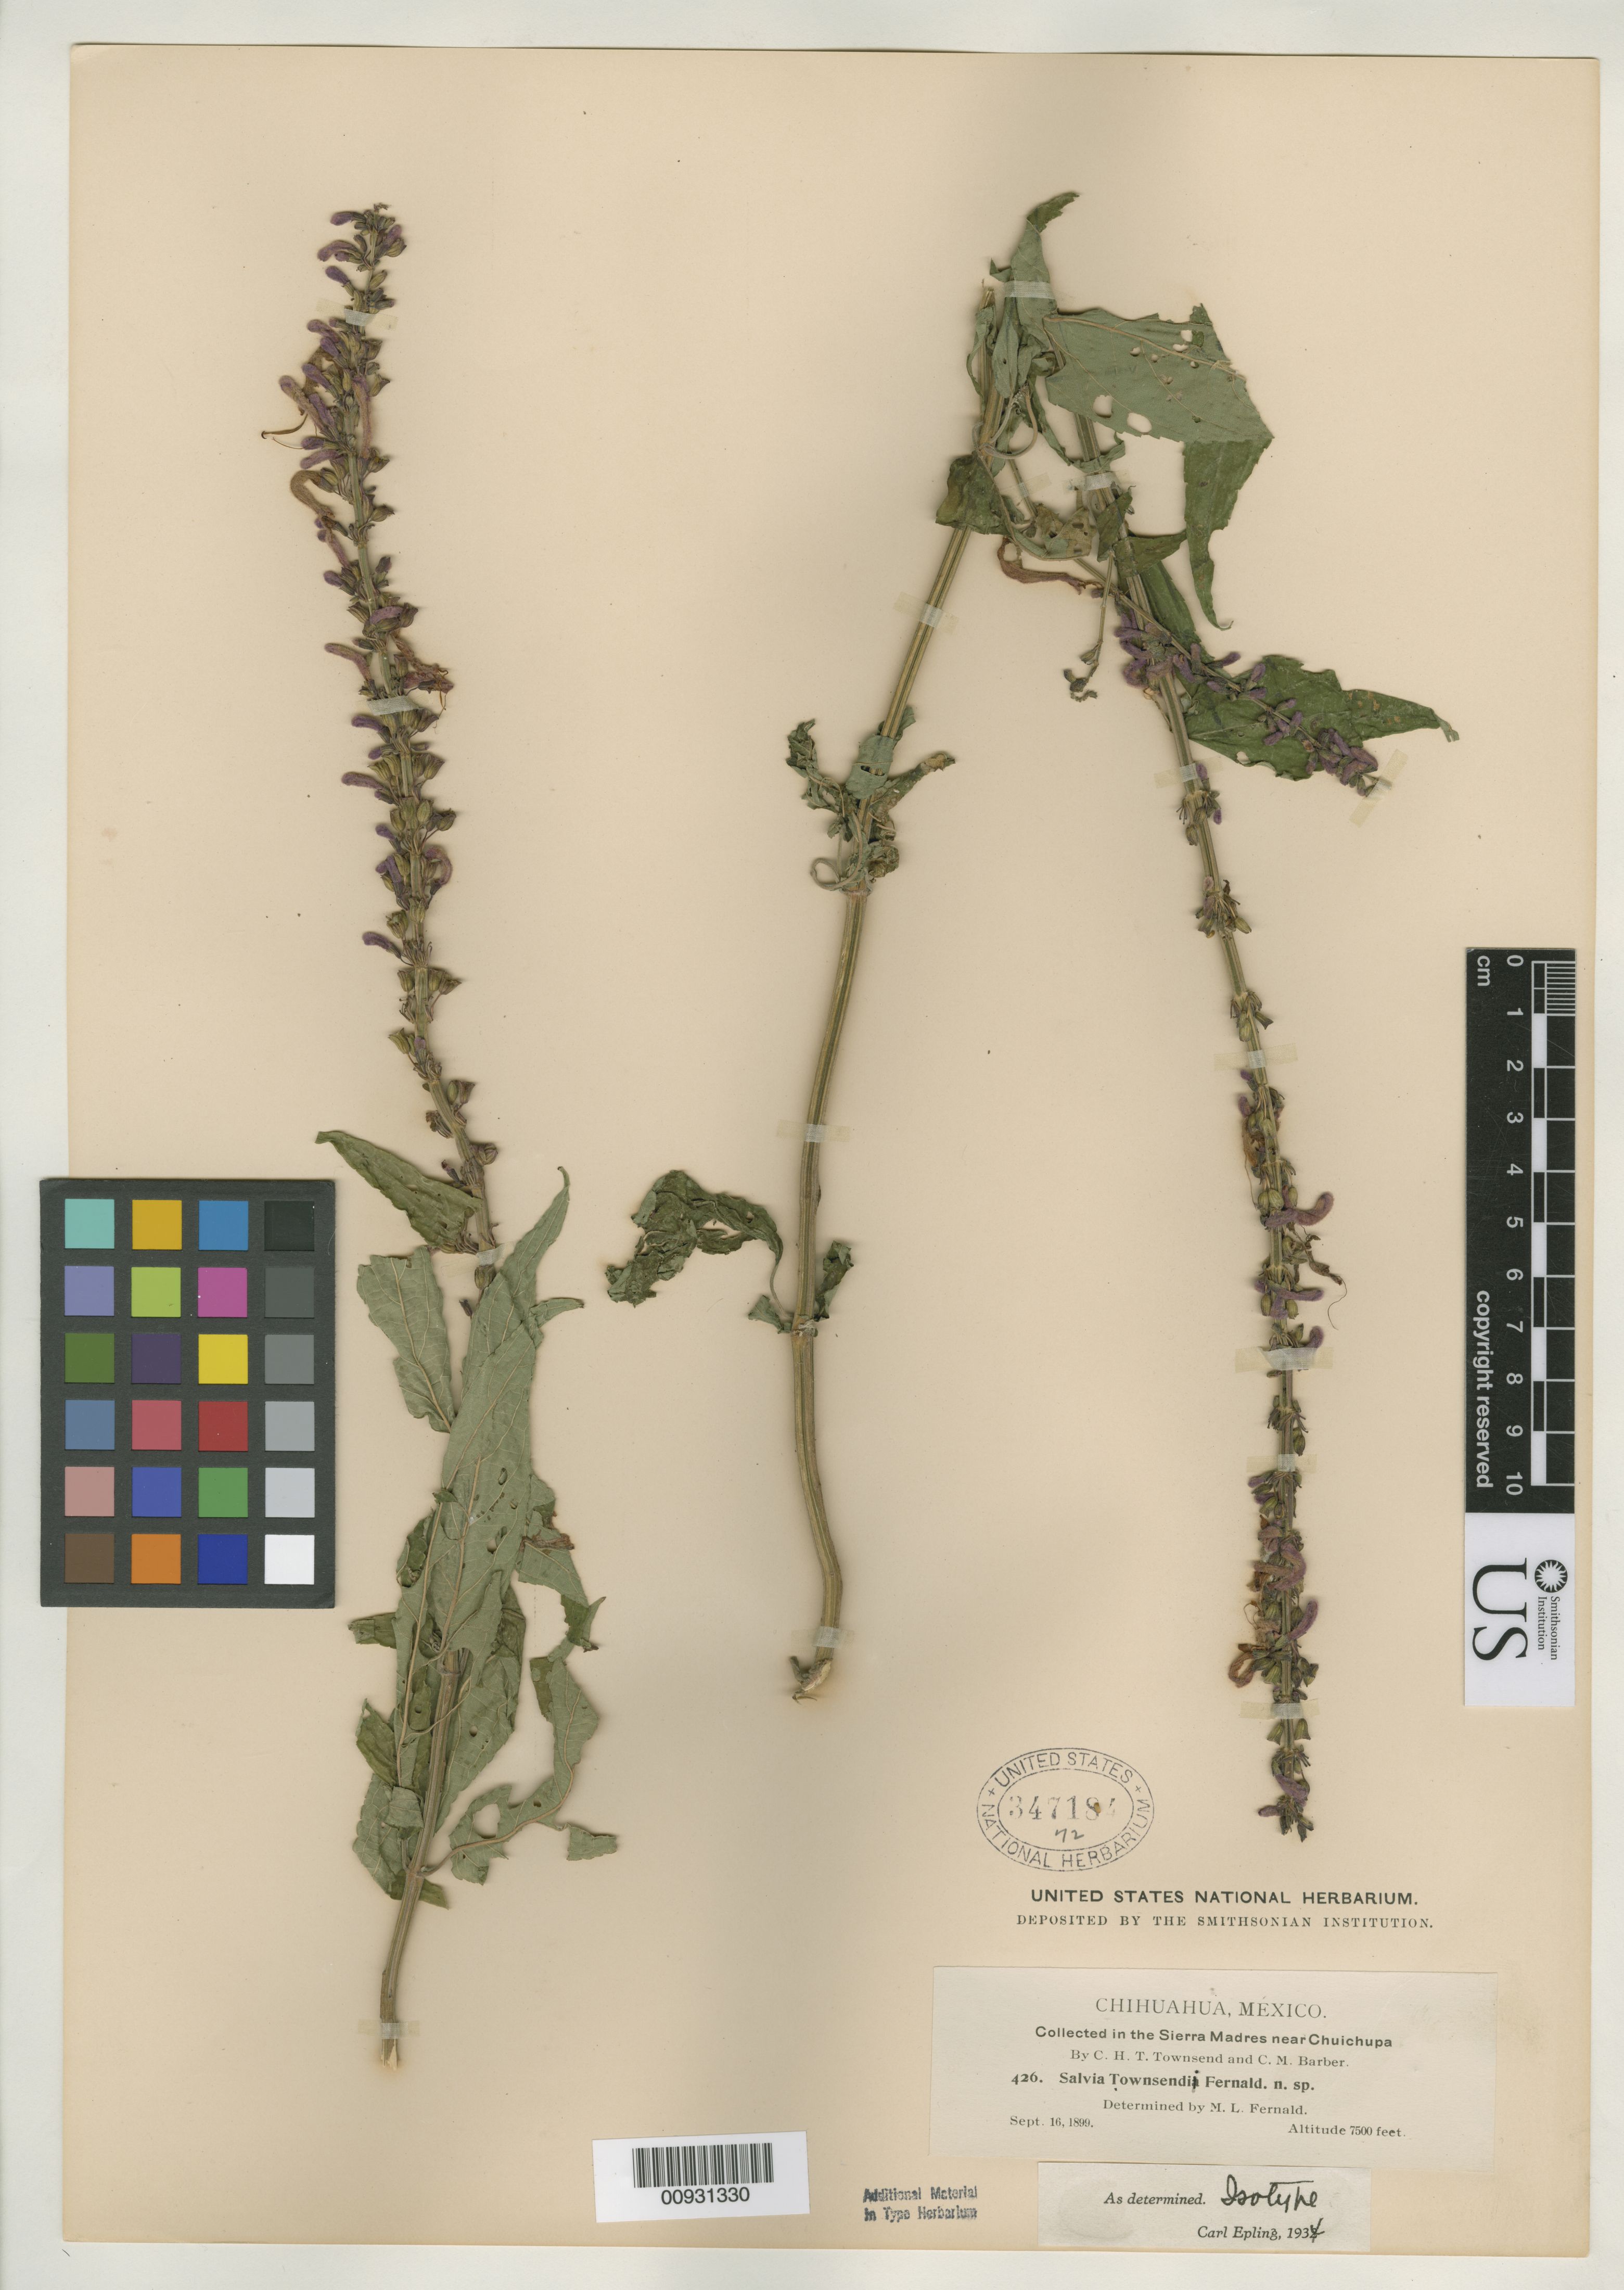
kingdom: Plantae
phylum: Tracheophyta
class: Magnoliopsida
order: Lamiales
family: Lamiaceae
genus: Salvia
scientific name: Salvia townsendii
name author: Fernald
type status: Isotype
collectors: C. H. T. Townsend & C. Barber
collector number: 426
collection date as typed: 16 Sep 1899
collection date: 1899-09-16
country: Mexico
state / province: Chihuahua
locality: Sierra Madres near Chuichupa.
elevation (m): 2286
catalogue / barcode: US 347184